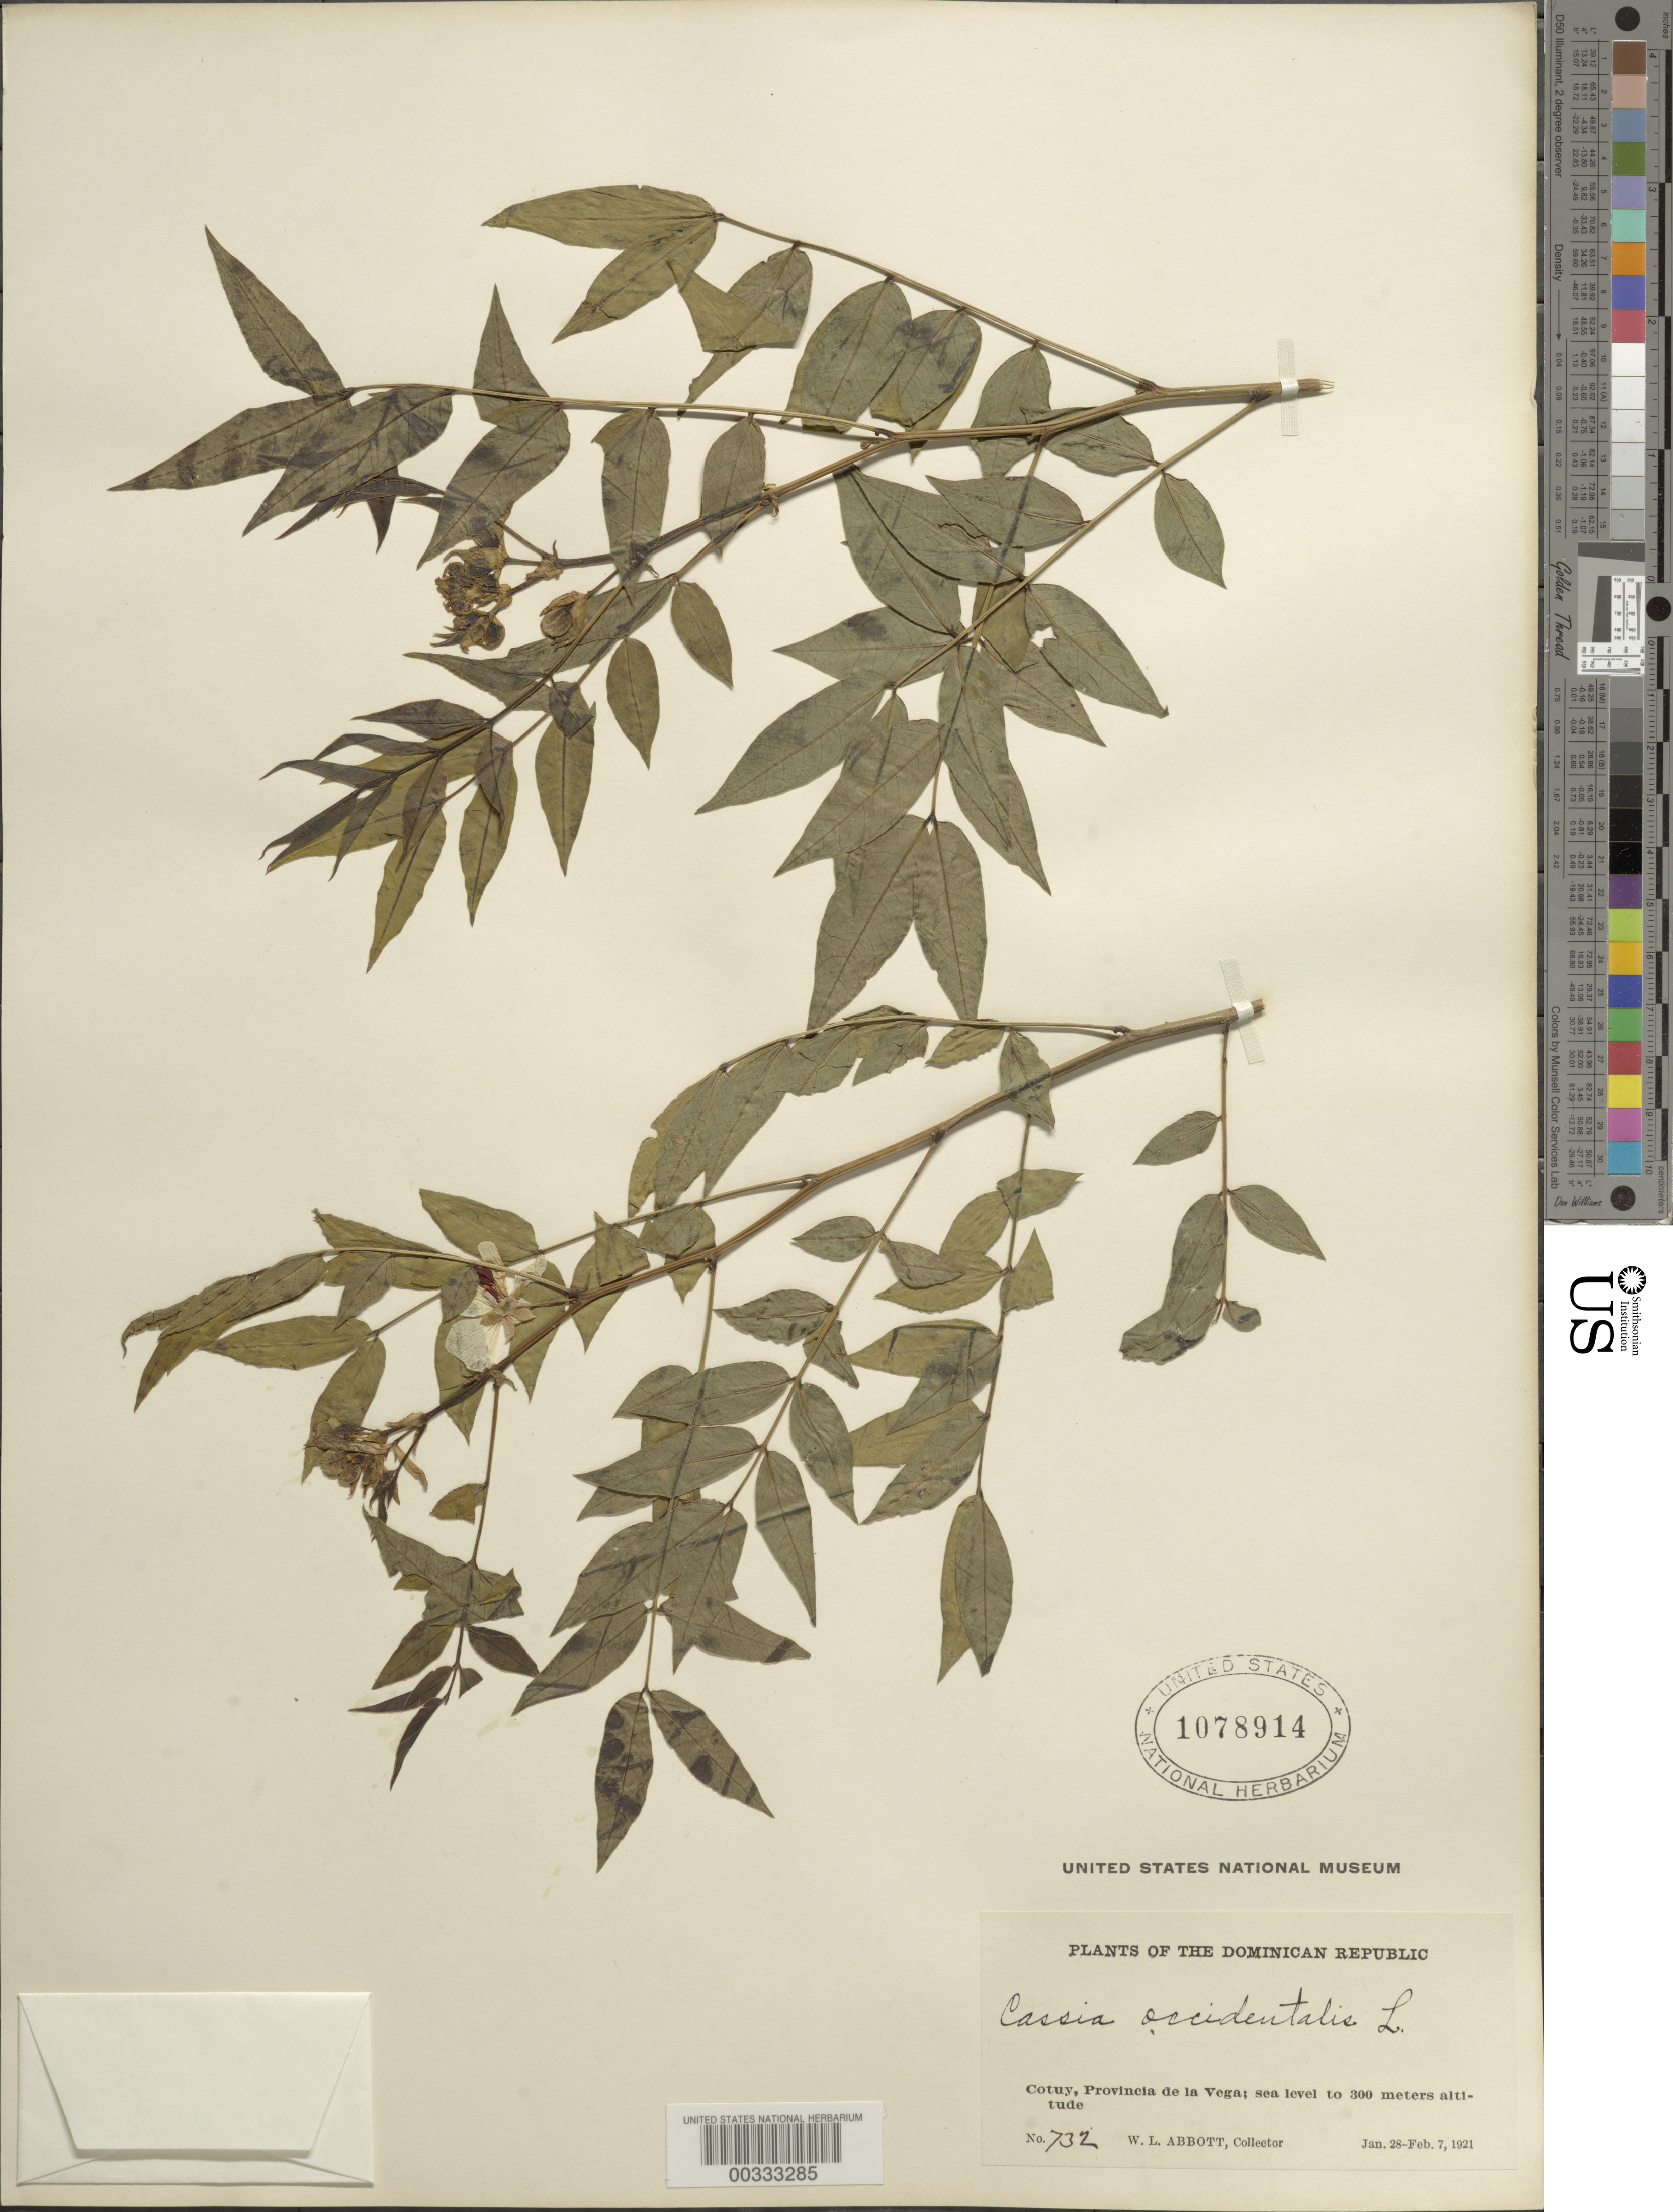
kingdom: Plantae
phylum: Tracheophyta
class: Magnoliopsida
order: Fabales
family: Fabaceae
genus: Senna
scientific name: Senna sophera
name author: (L.) Roxb.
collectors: W. L. Abbott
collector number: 732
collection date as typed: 28 Jan 1921 to 07 Feb 1921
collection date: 1921-01-28/1921-02-07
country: Dominican Republic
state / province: La Vega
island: Hispaniola Island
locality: Cotuy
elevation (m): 0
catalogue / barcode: US 1078914